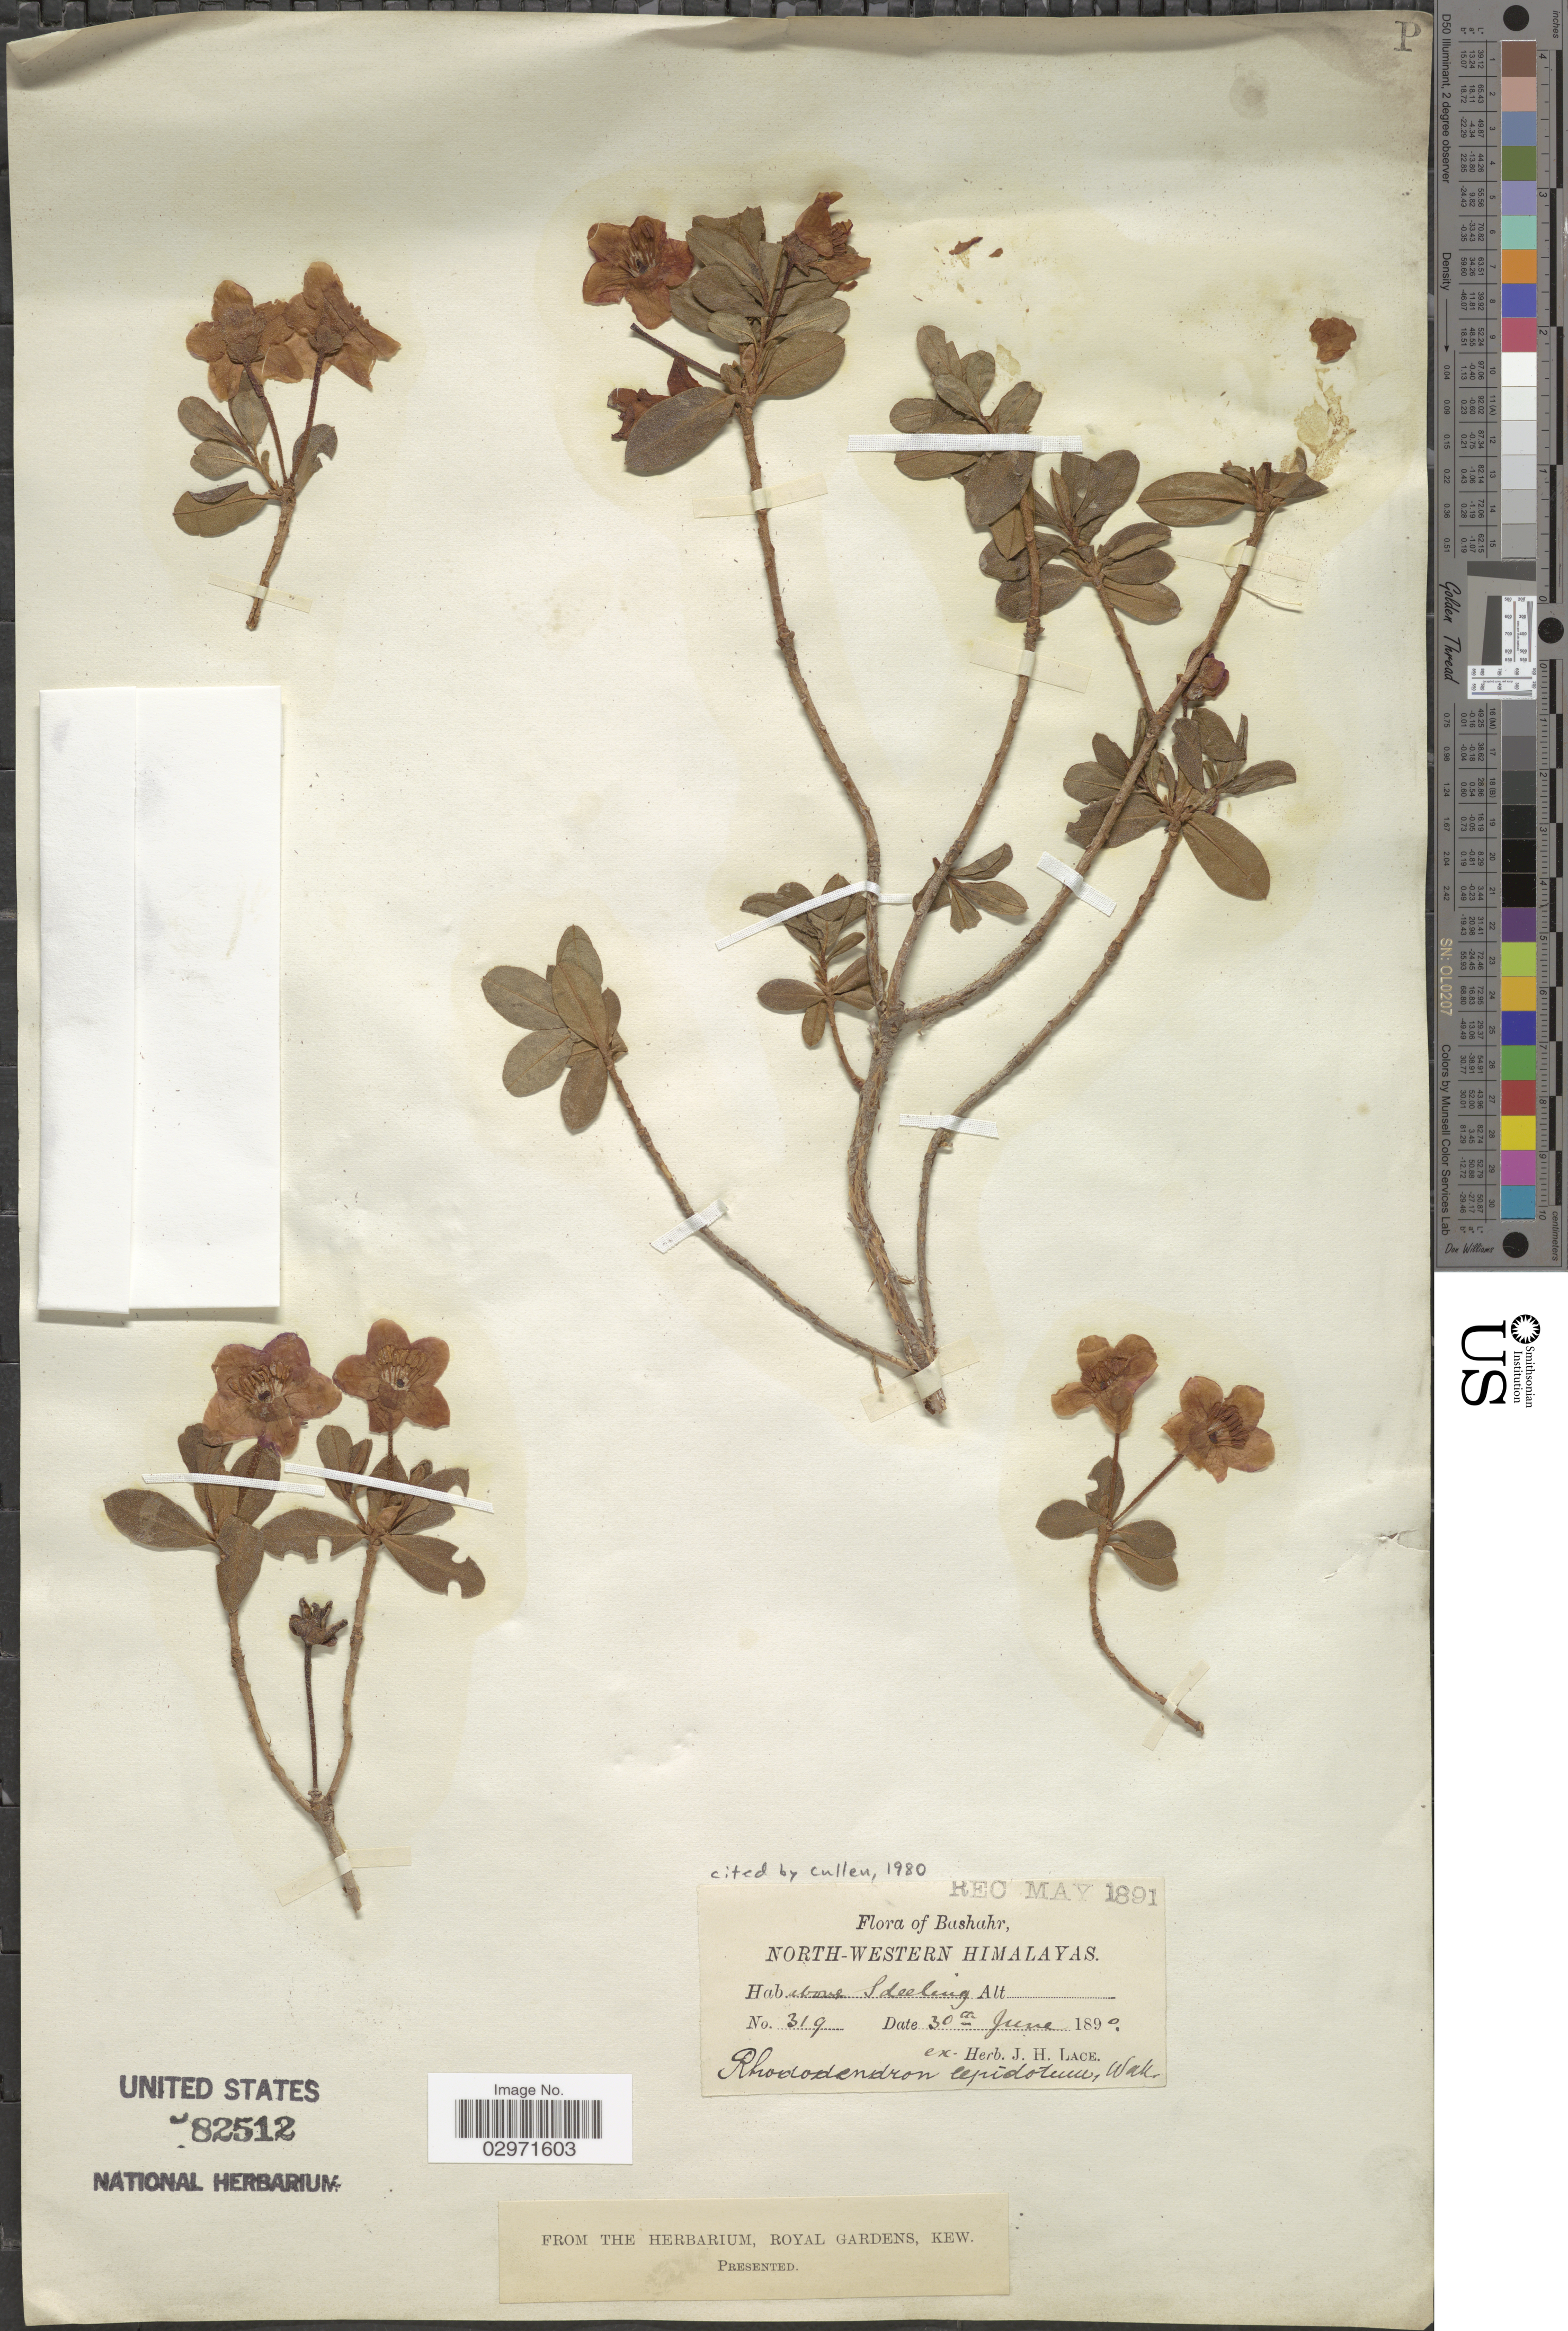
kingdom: Plantae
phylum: Tracheophyta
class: Magnoliopsida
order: Ericales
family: Ericaceae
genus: Rhododendron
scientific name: Rhododendron lepidotum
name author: Wall. ex G. Don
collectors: Ex herb. J. H. Lace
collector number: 319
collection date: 1890-06-30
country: India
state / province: Himachal Pradesh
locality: Bashahr, North-Western Himalayas. Above Sdeeling.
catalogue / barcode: US 82512